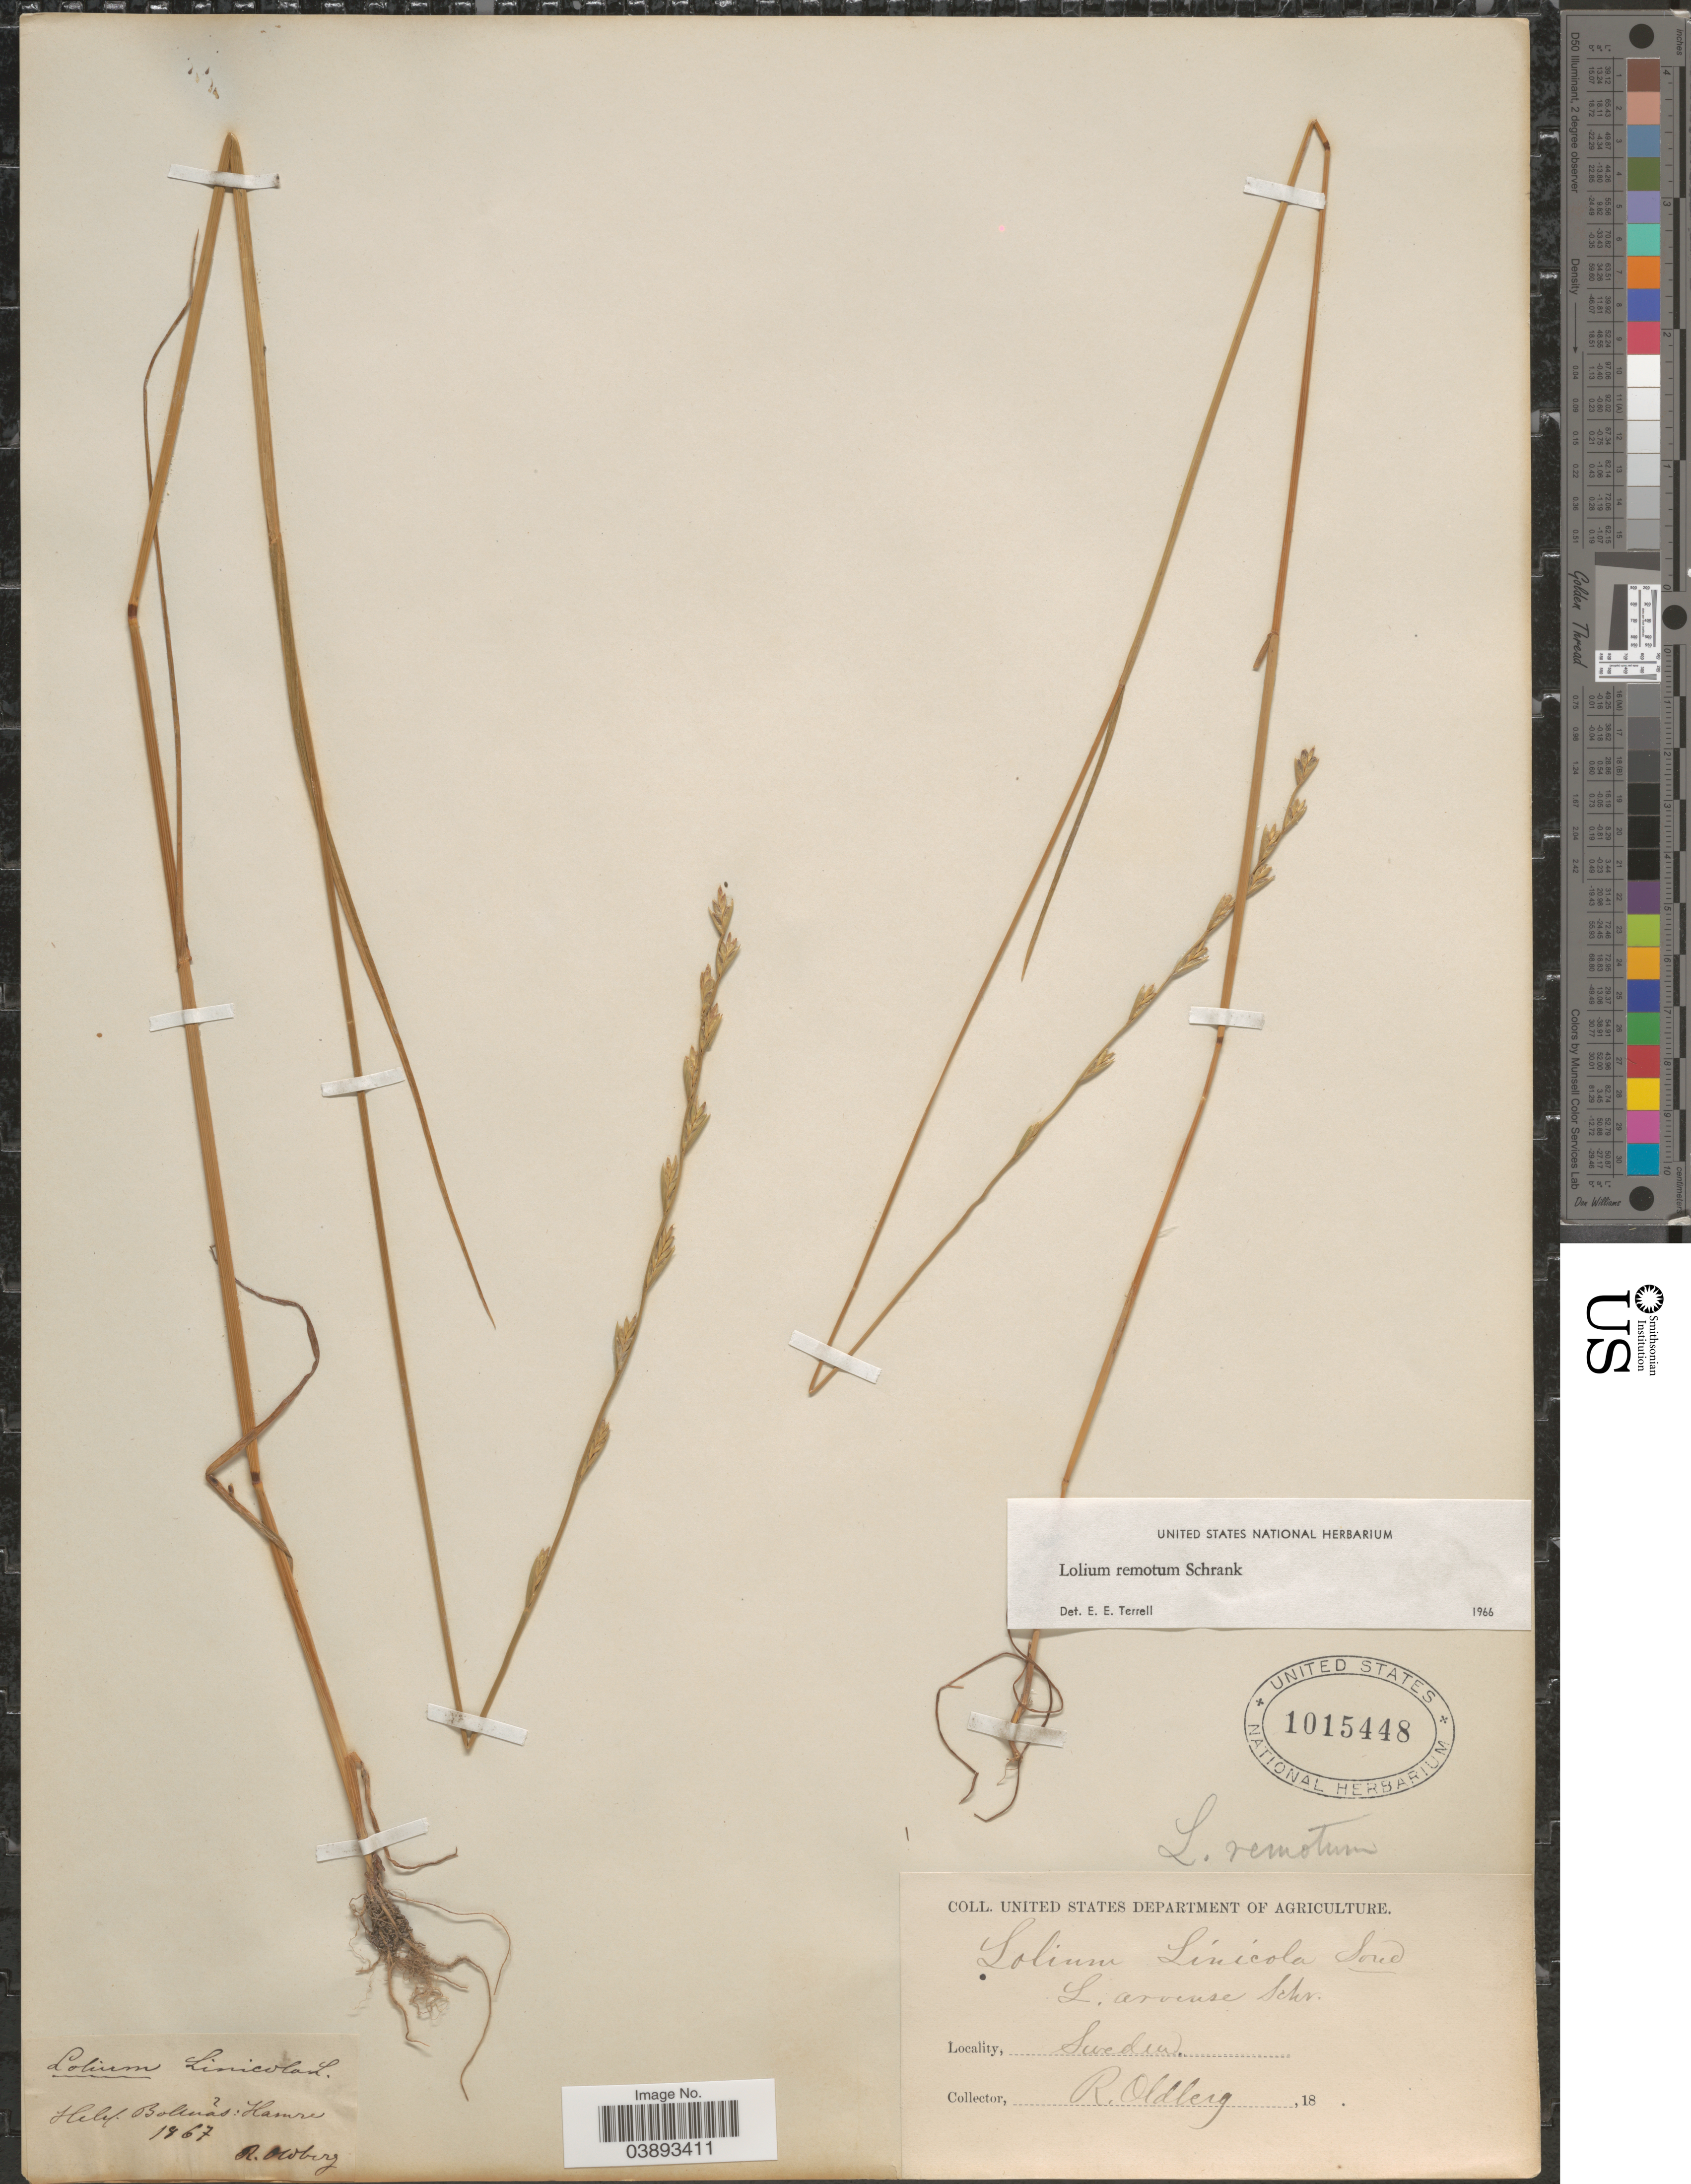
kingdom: Plantae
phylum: Tracheophyta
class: Liliopsida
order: Poales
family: Poaceae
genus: Lolium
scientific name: Lolium remotum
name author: Schrank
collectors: R. Oldberg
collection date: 1867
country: Sweden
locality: Helsl. Bollnás: Hamre.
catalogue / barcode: US 1015448